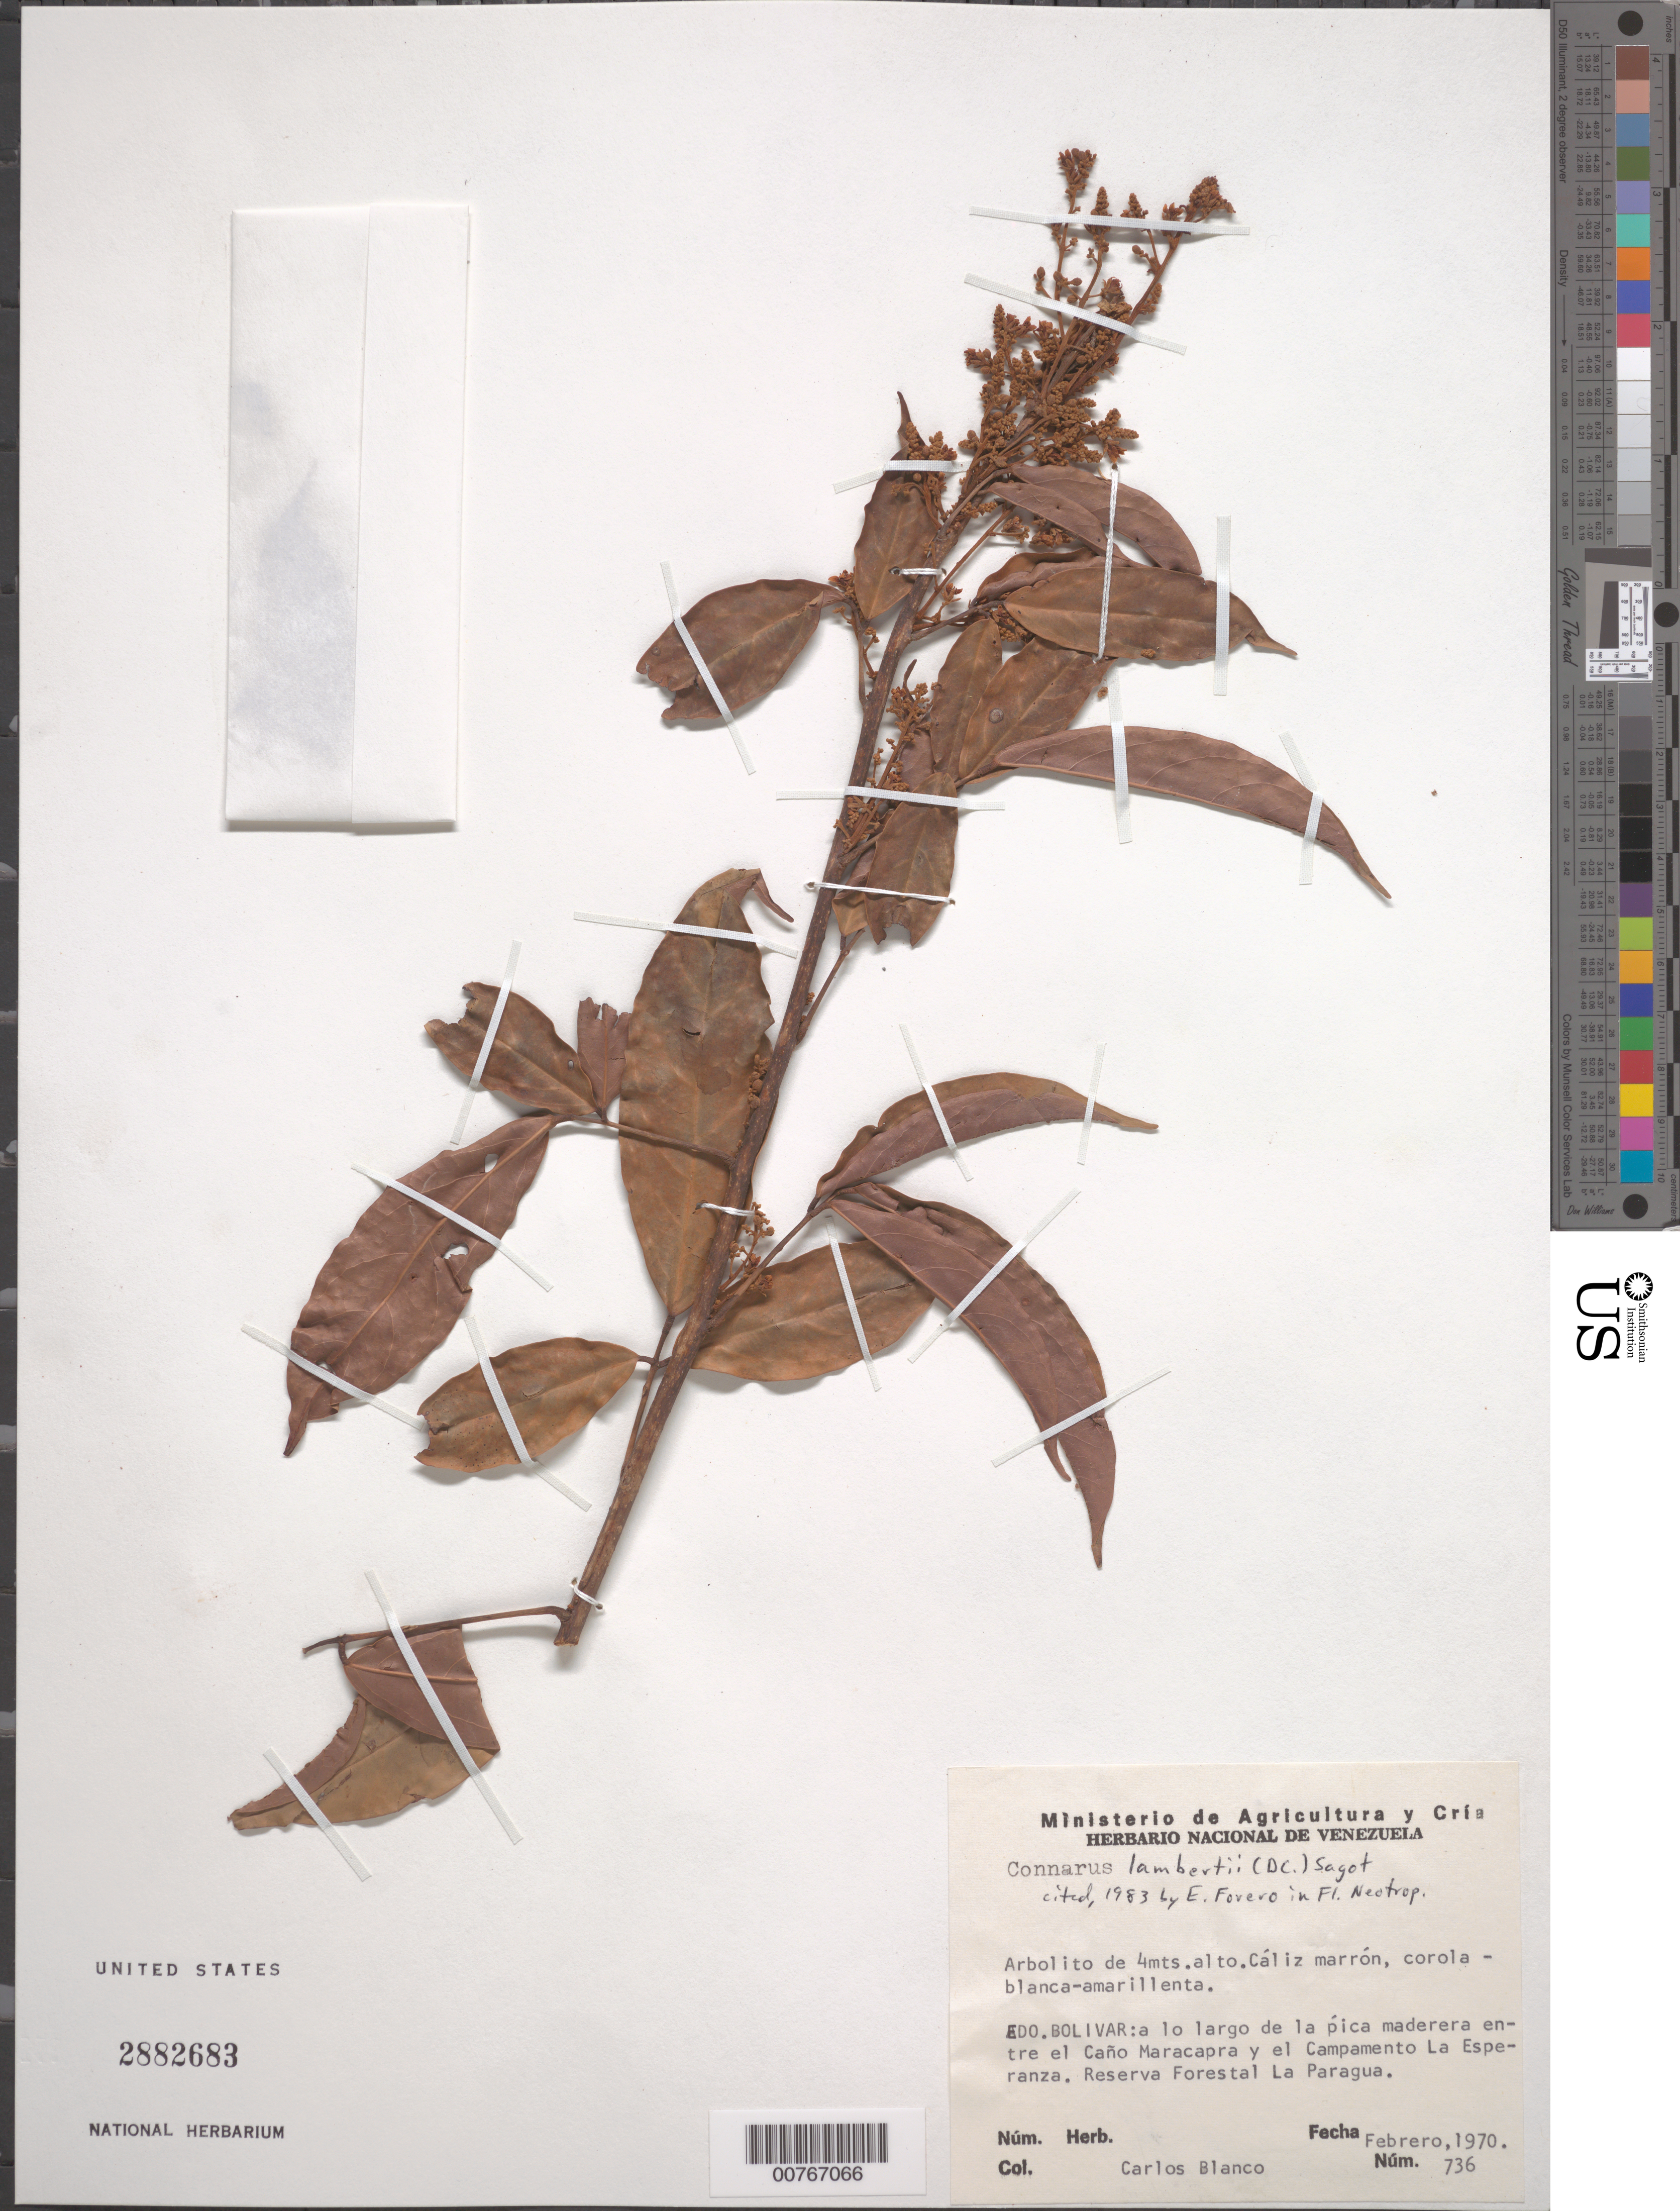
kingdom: Plantae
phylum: Tracheophyta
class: Magnoliopsida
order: Oxalidales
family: Connaraceae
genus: Connarus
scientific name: Connarus lambertii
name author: (DC.) Sagot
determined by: Forero, E.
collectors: C. A. Blanco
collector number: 736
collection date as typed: Feb-70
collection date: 1970-02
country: Venezuela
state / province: Bolívar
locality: Reserva Forestal La Paragua, a lo largo de la pica maderera entre el Caño Maracapra y el Campamento La Esperanza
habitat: Largo de la pica maderera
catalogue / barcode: US 2882683